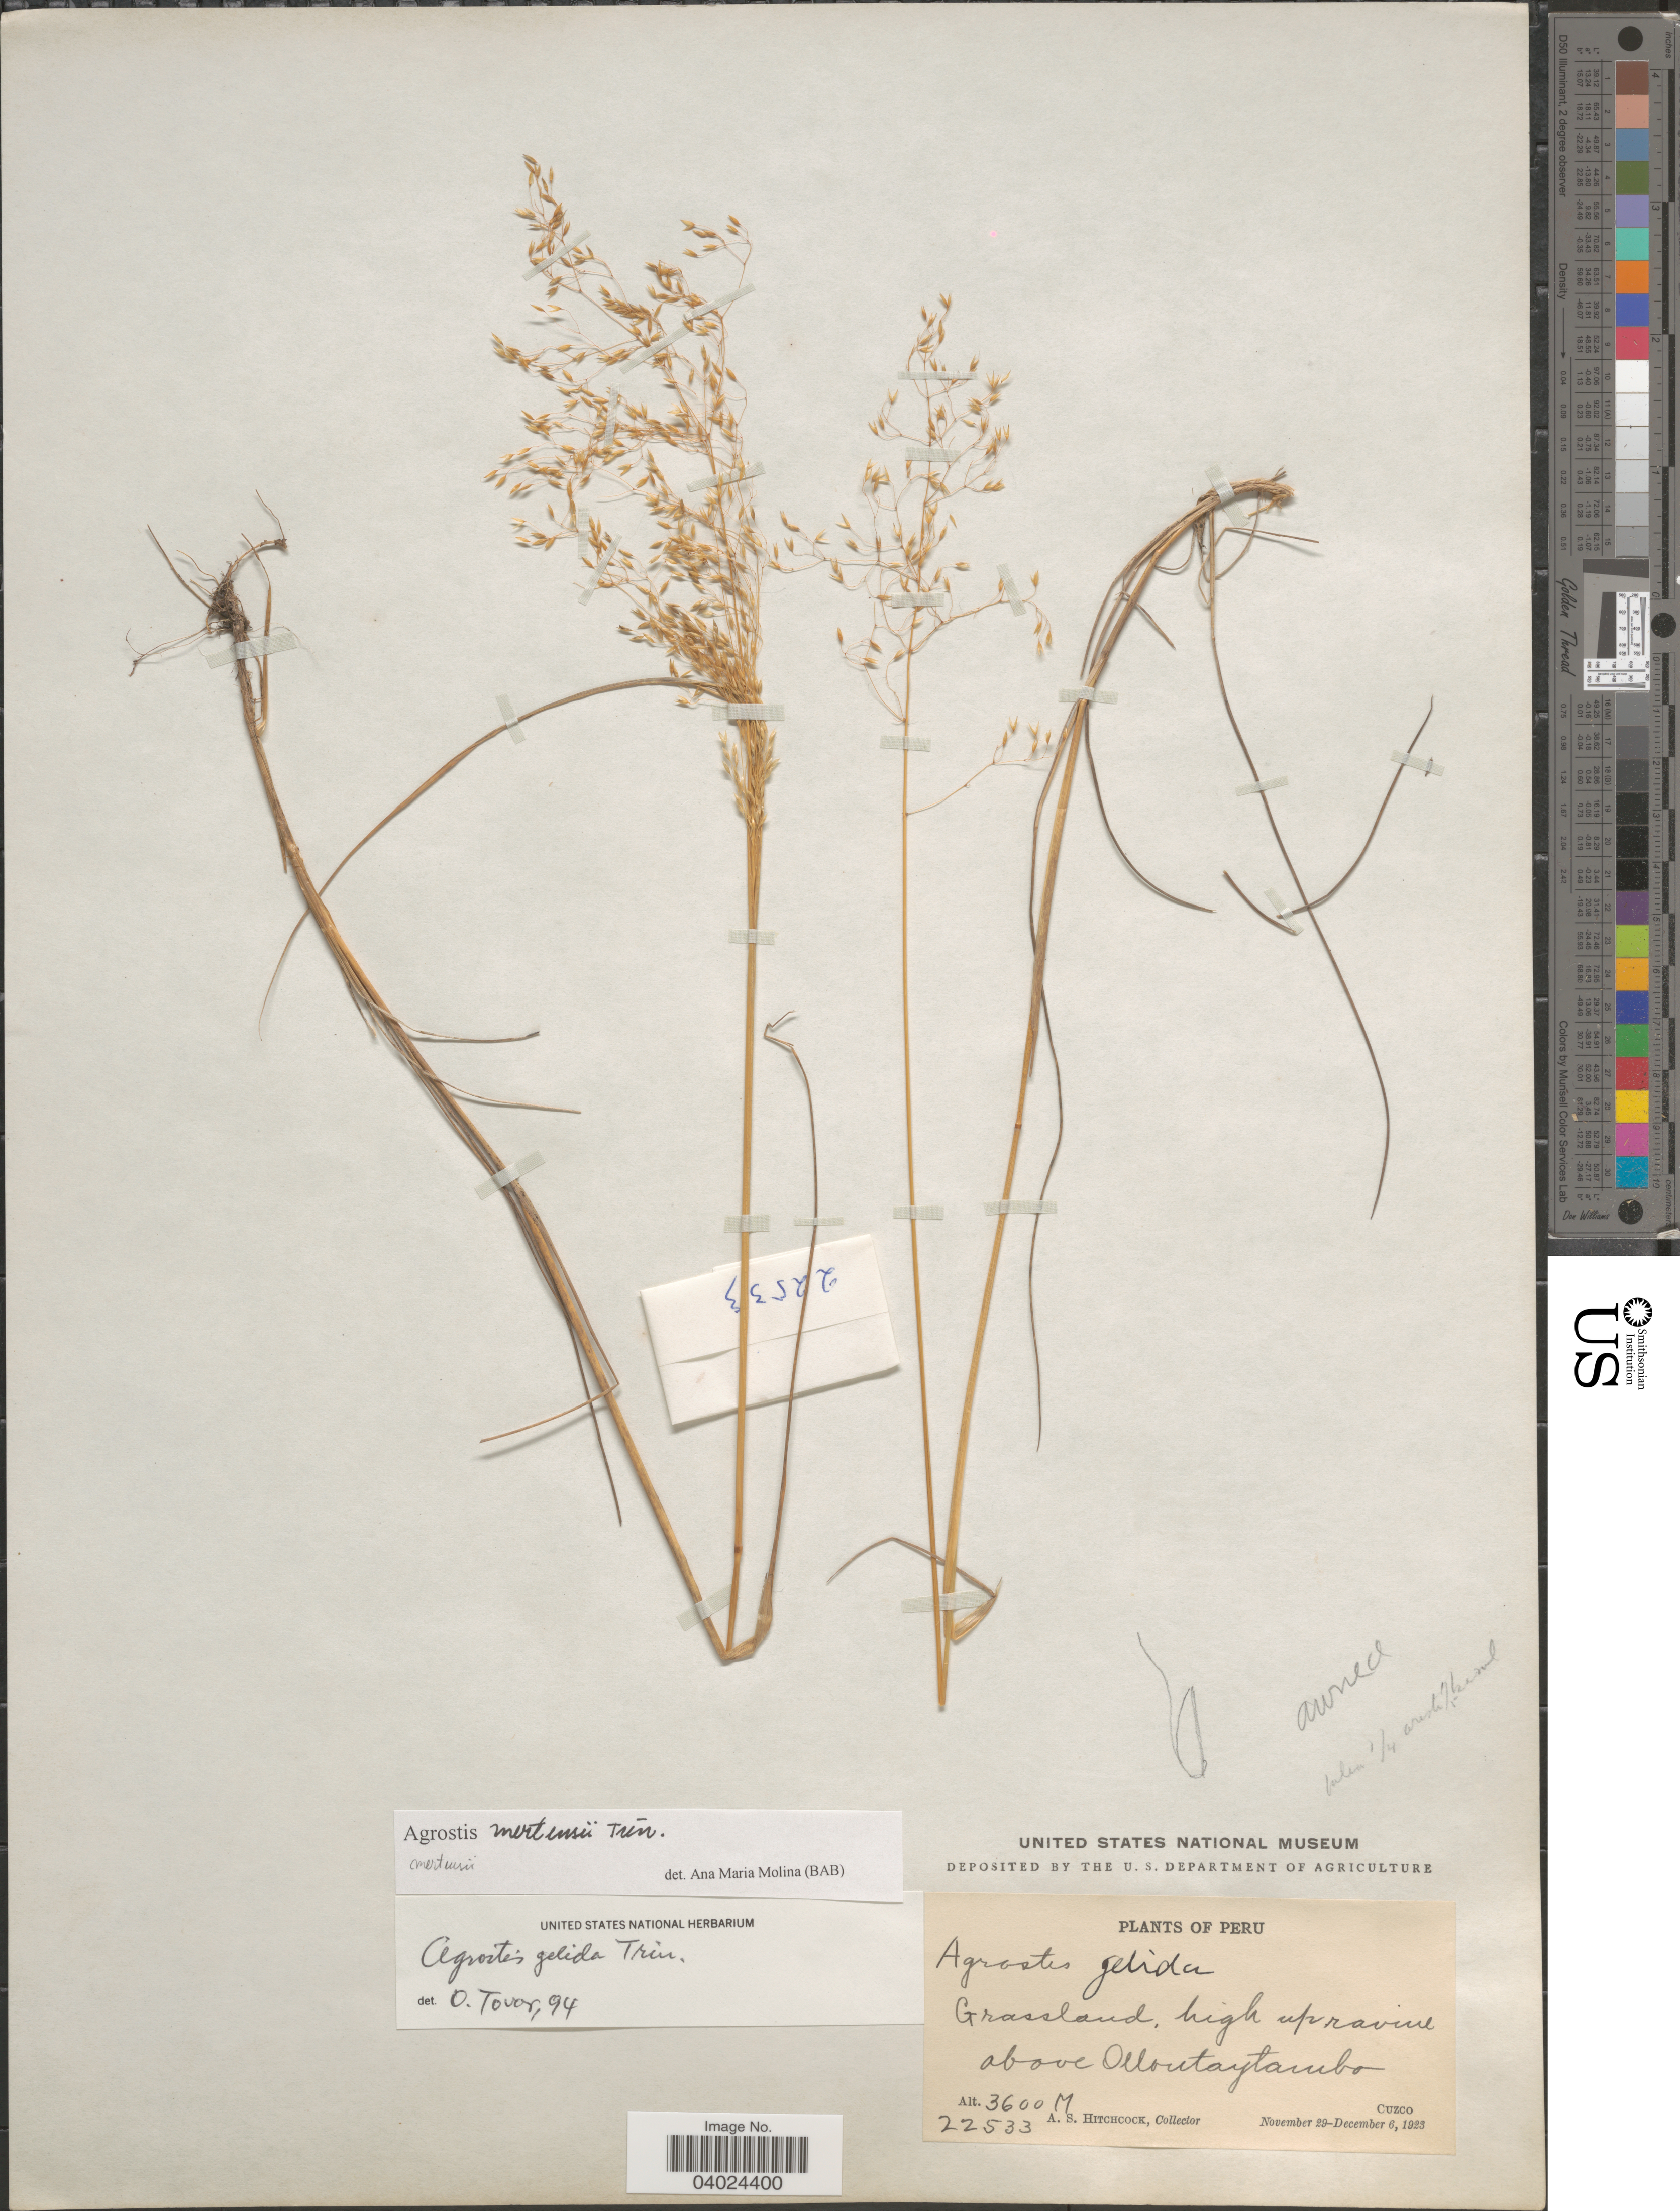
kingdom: Plantae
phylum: Tracheophyta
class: Liliopsida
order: Poales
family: Poaceae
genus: Agrostis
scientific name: Agrostis mertensii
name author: Trin.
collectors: A. S. Hitchcock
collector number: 22533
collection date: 1923-11-29/1923-12-06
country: Peru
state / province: Cusco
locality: Above Ollantaytambo. Cuzco.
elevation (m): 3600